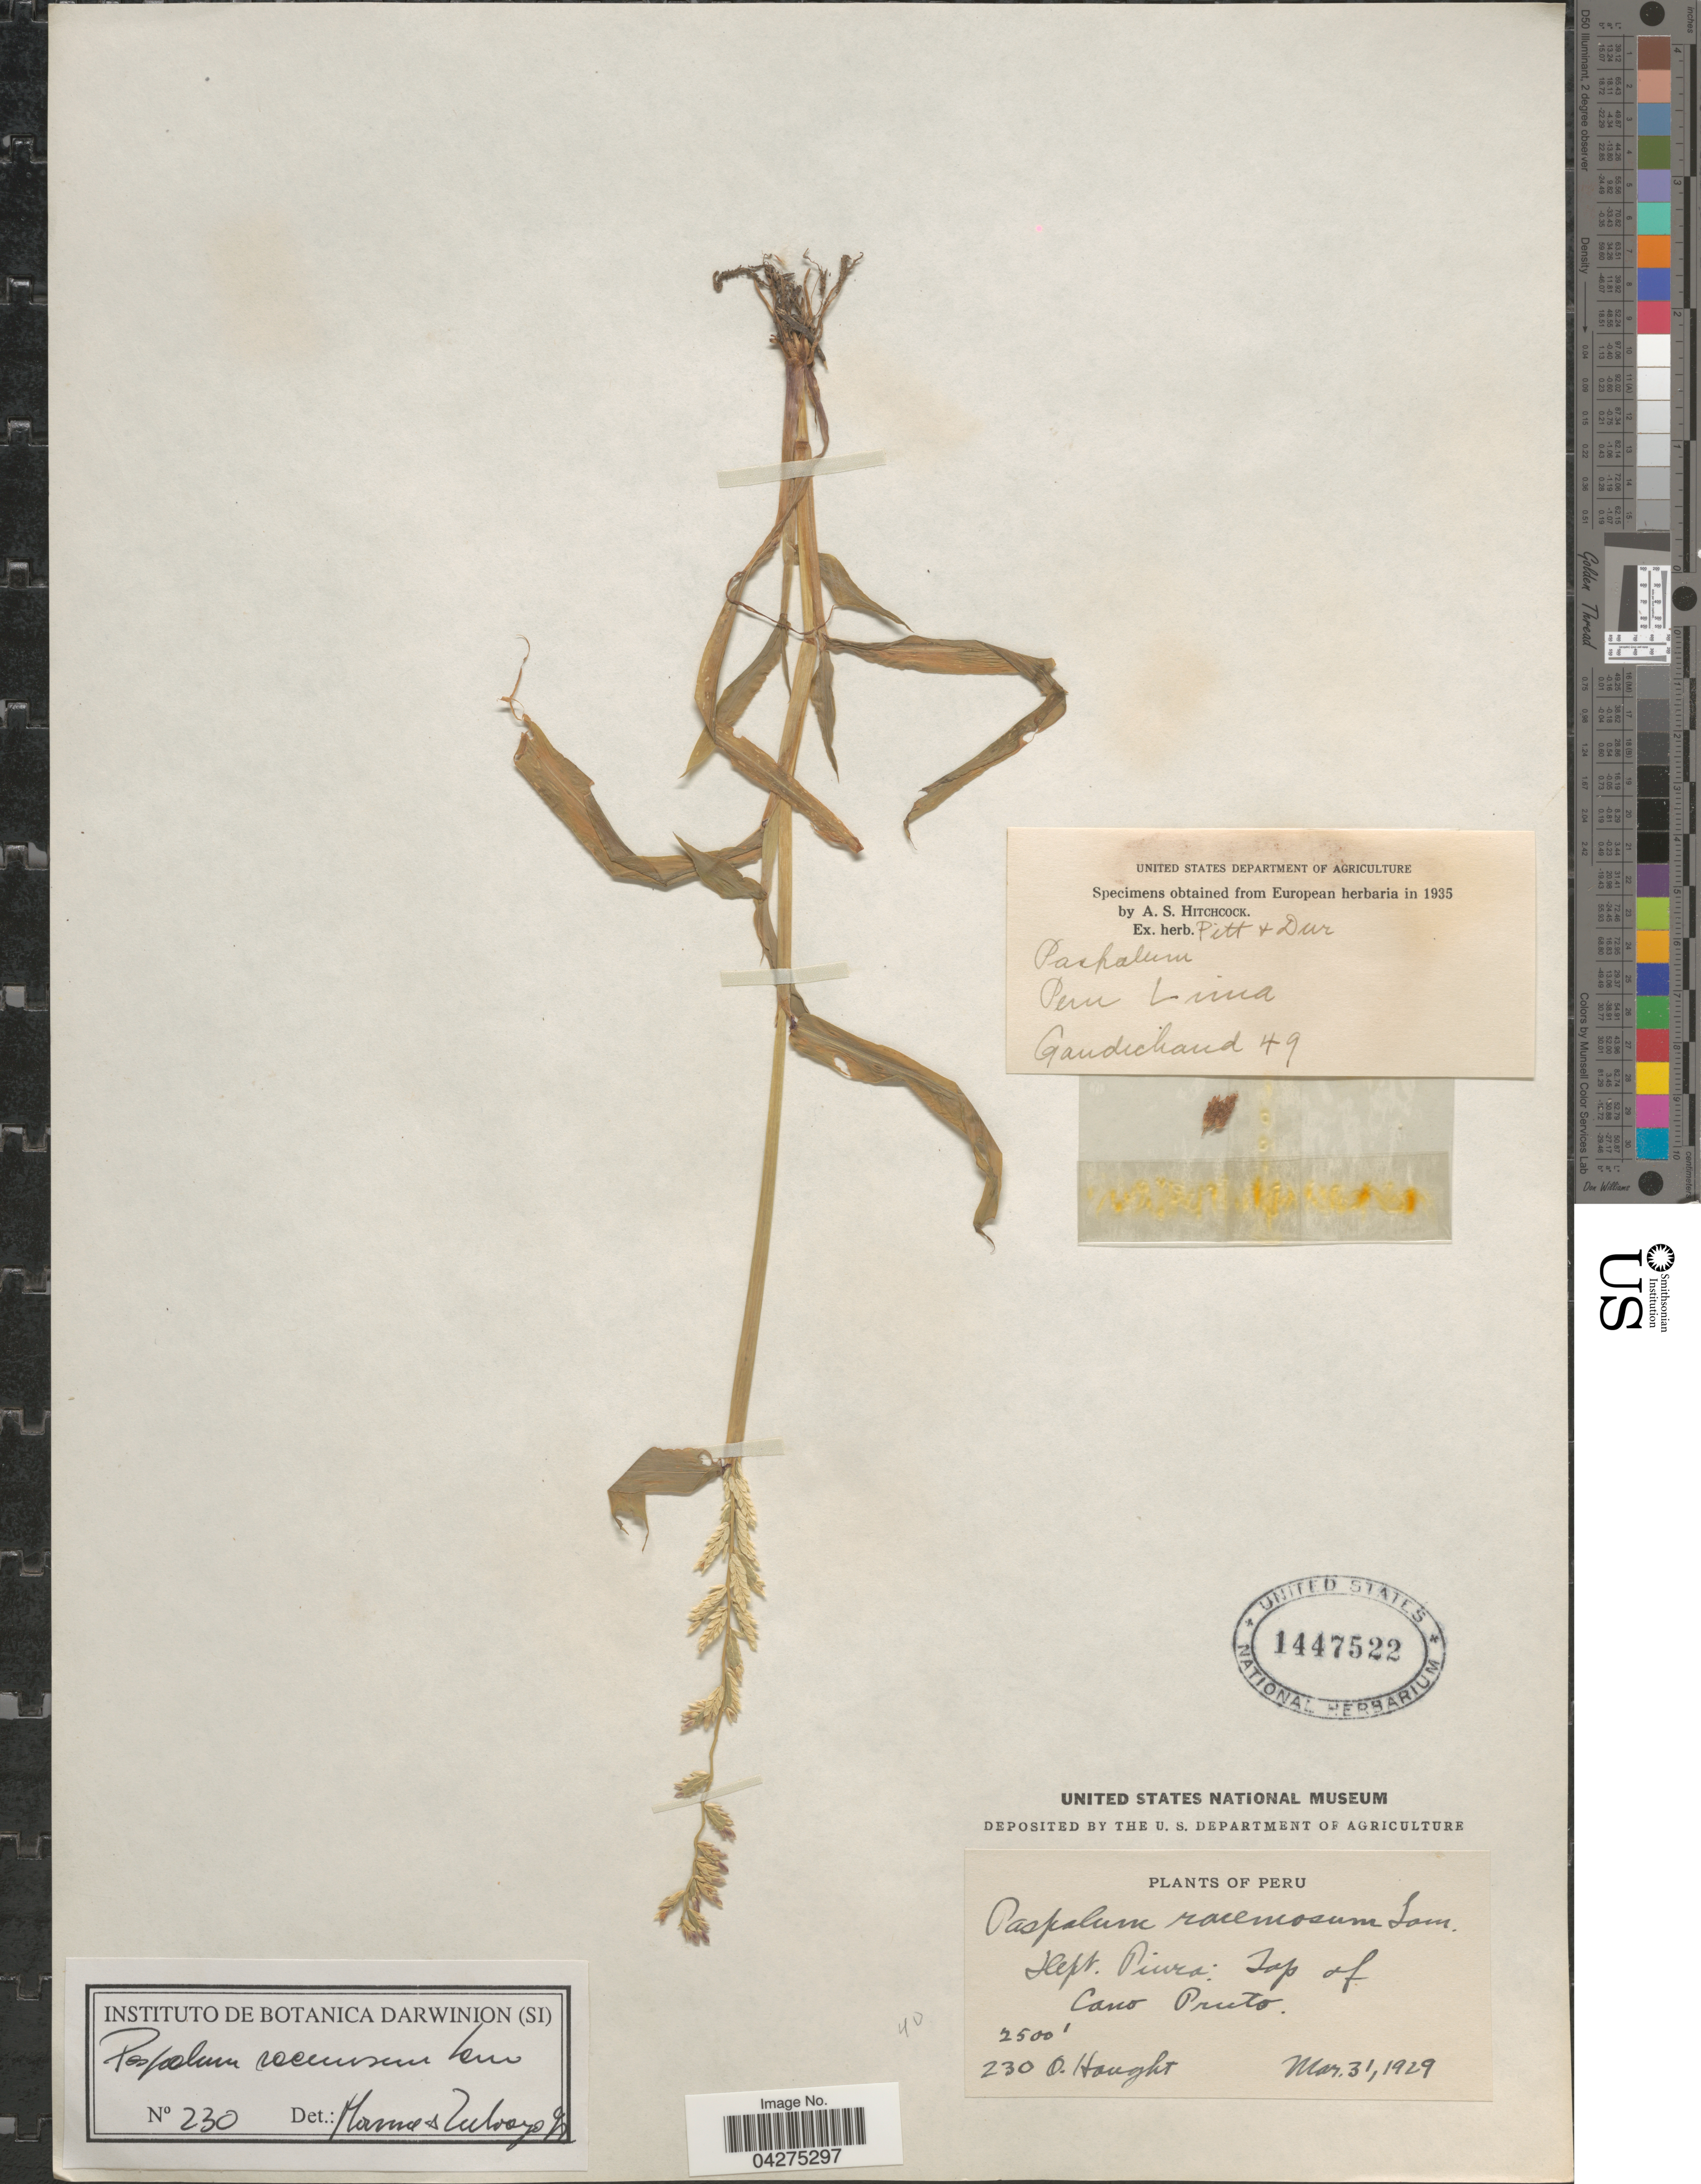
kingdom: Plantae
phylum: Tracheophyta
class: Liliopsida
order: Poales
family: Poaceae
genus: Paspalum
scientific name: Paspalum racemosum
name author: Lam.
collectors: -. Gaudichaud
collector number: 49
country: Peru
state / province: Lima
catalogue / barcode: US 1447522-2